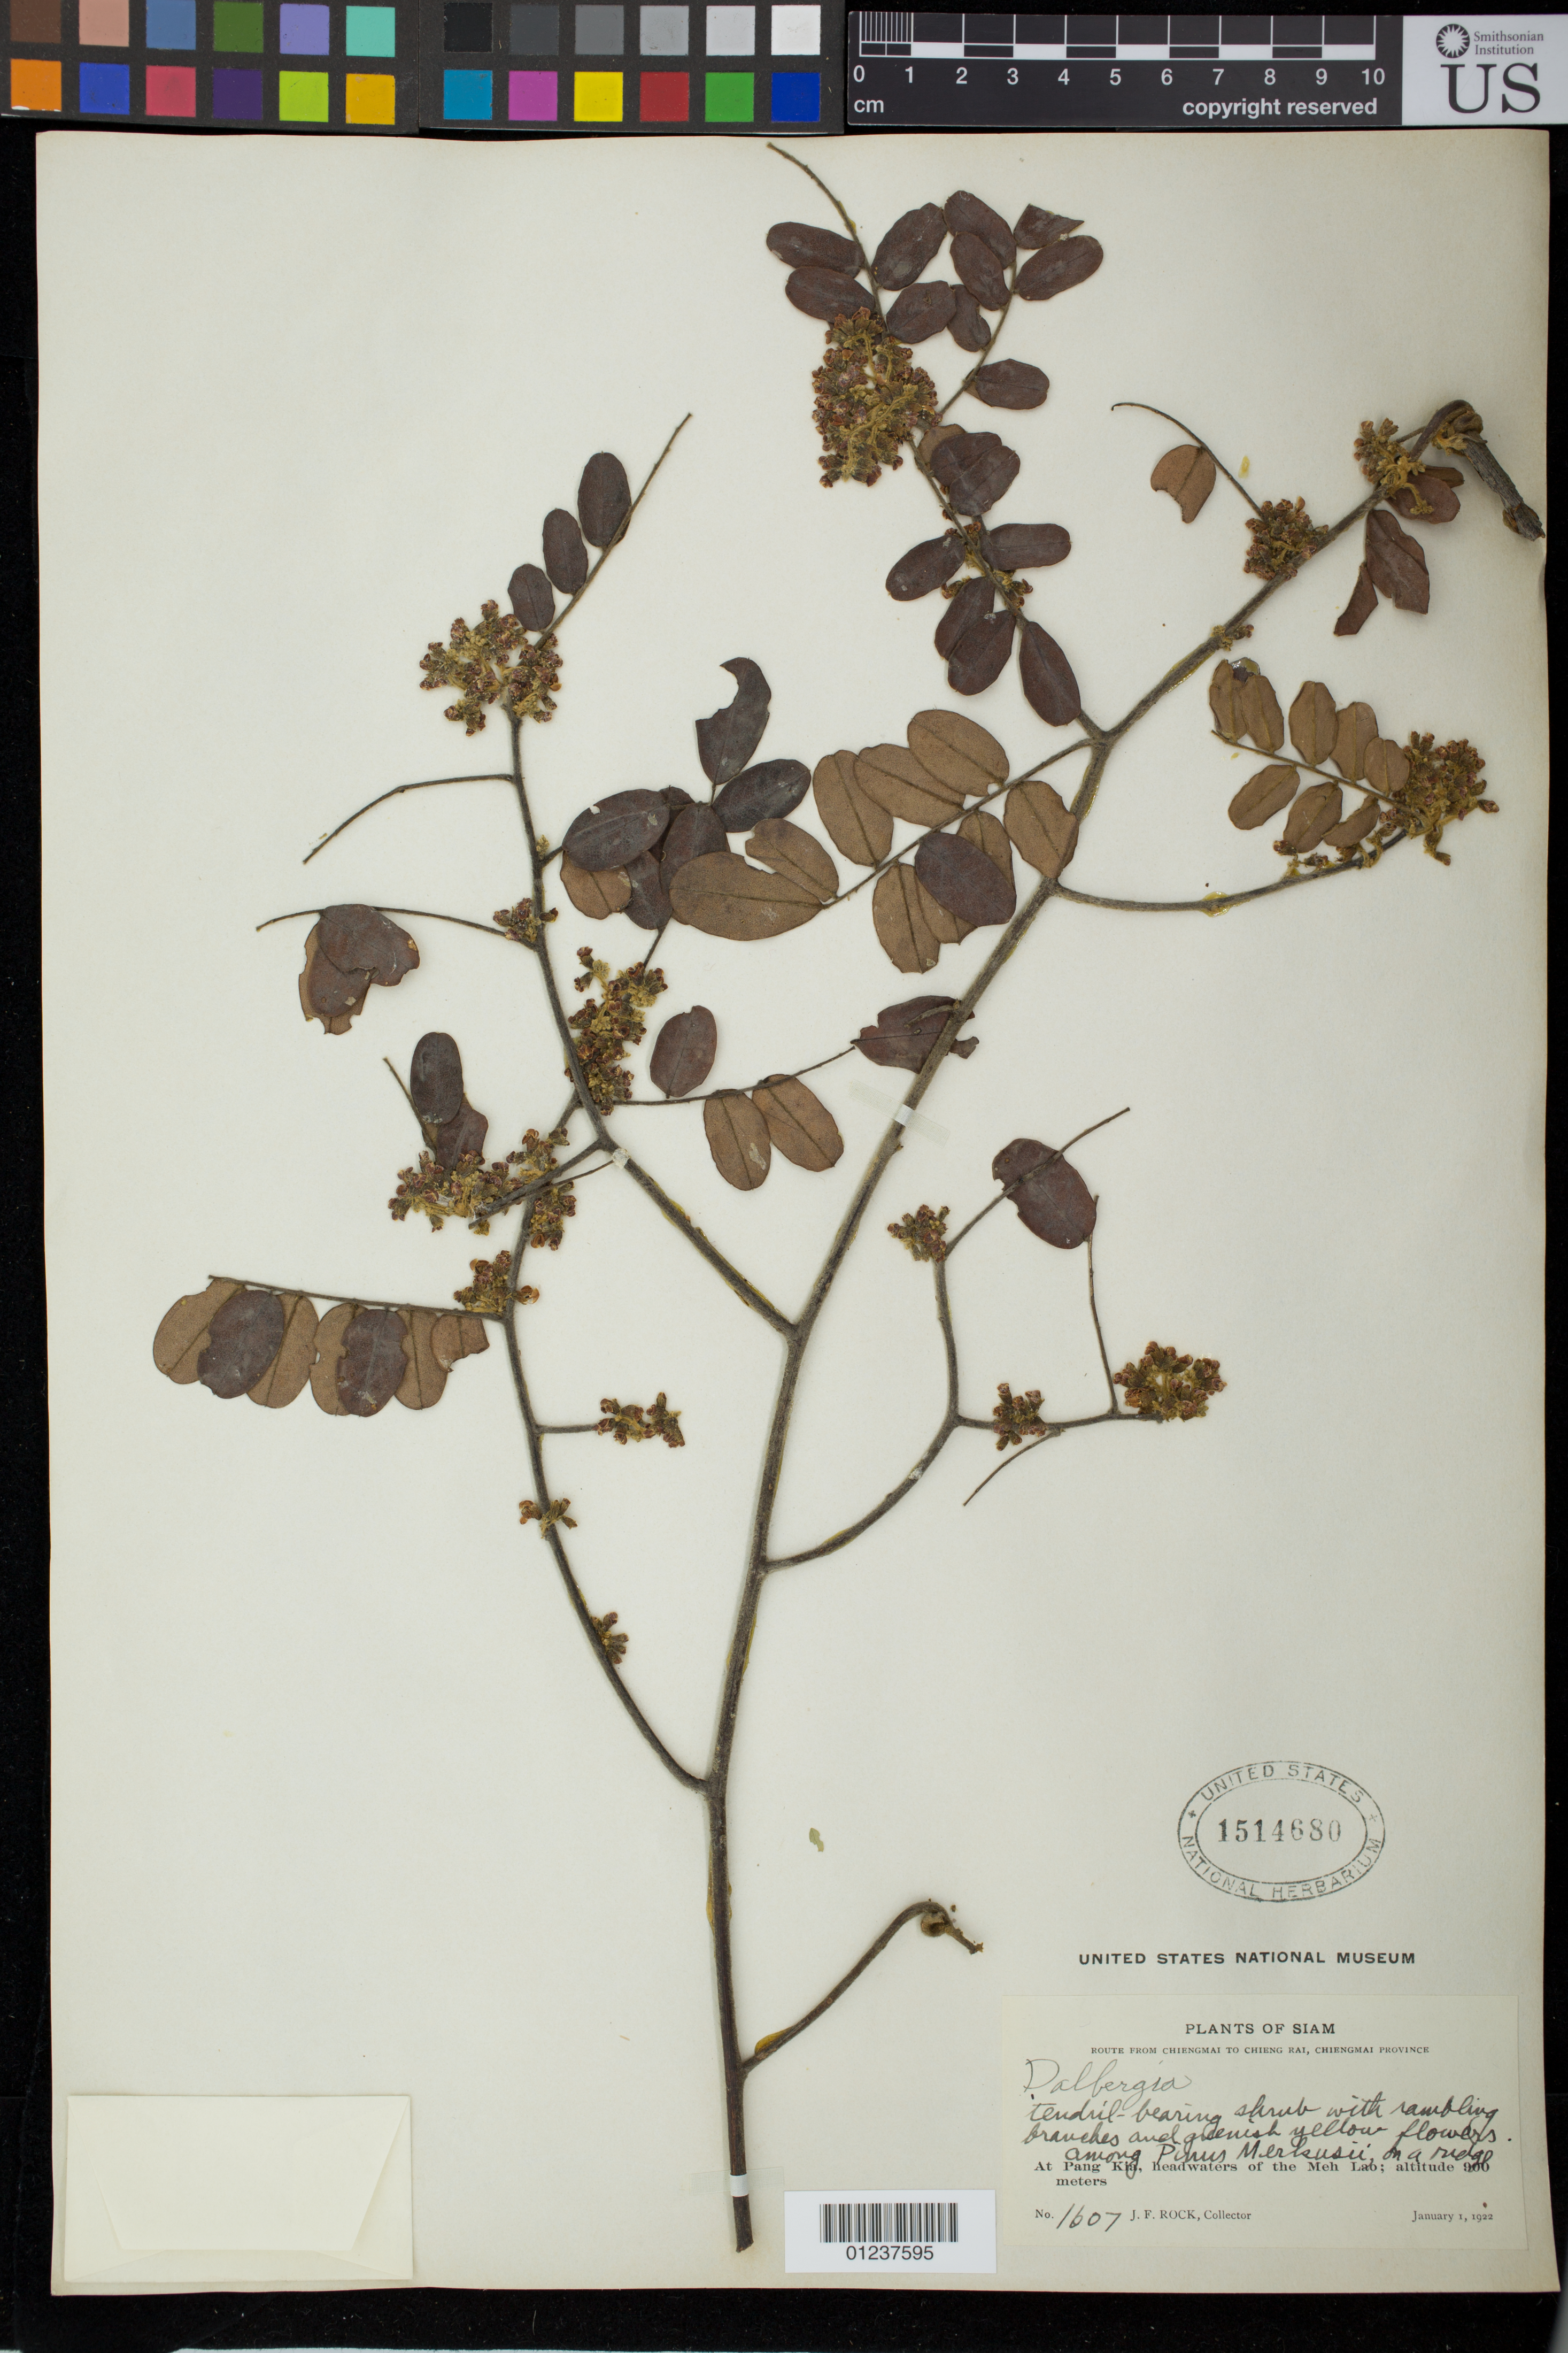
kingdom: Plantae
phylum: Tracheophyta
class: Magnoliopsida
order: Fabales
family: Fabaceae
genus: Dalbergia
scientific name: Dalbergia sp.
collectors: J. F. Rock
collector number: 1607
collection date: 1922-01-01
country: Thailand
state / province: Chiang Mai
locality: Route from Chiengmai to Chieng Rai, at Pang Kia, headwaters of the Meh Lao.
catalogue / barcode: US 1514680